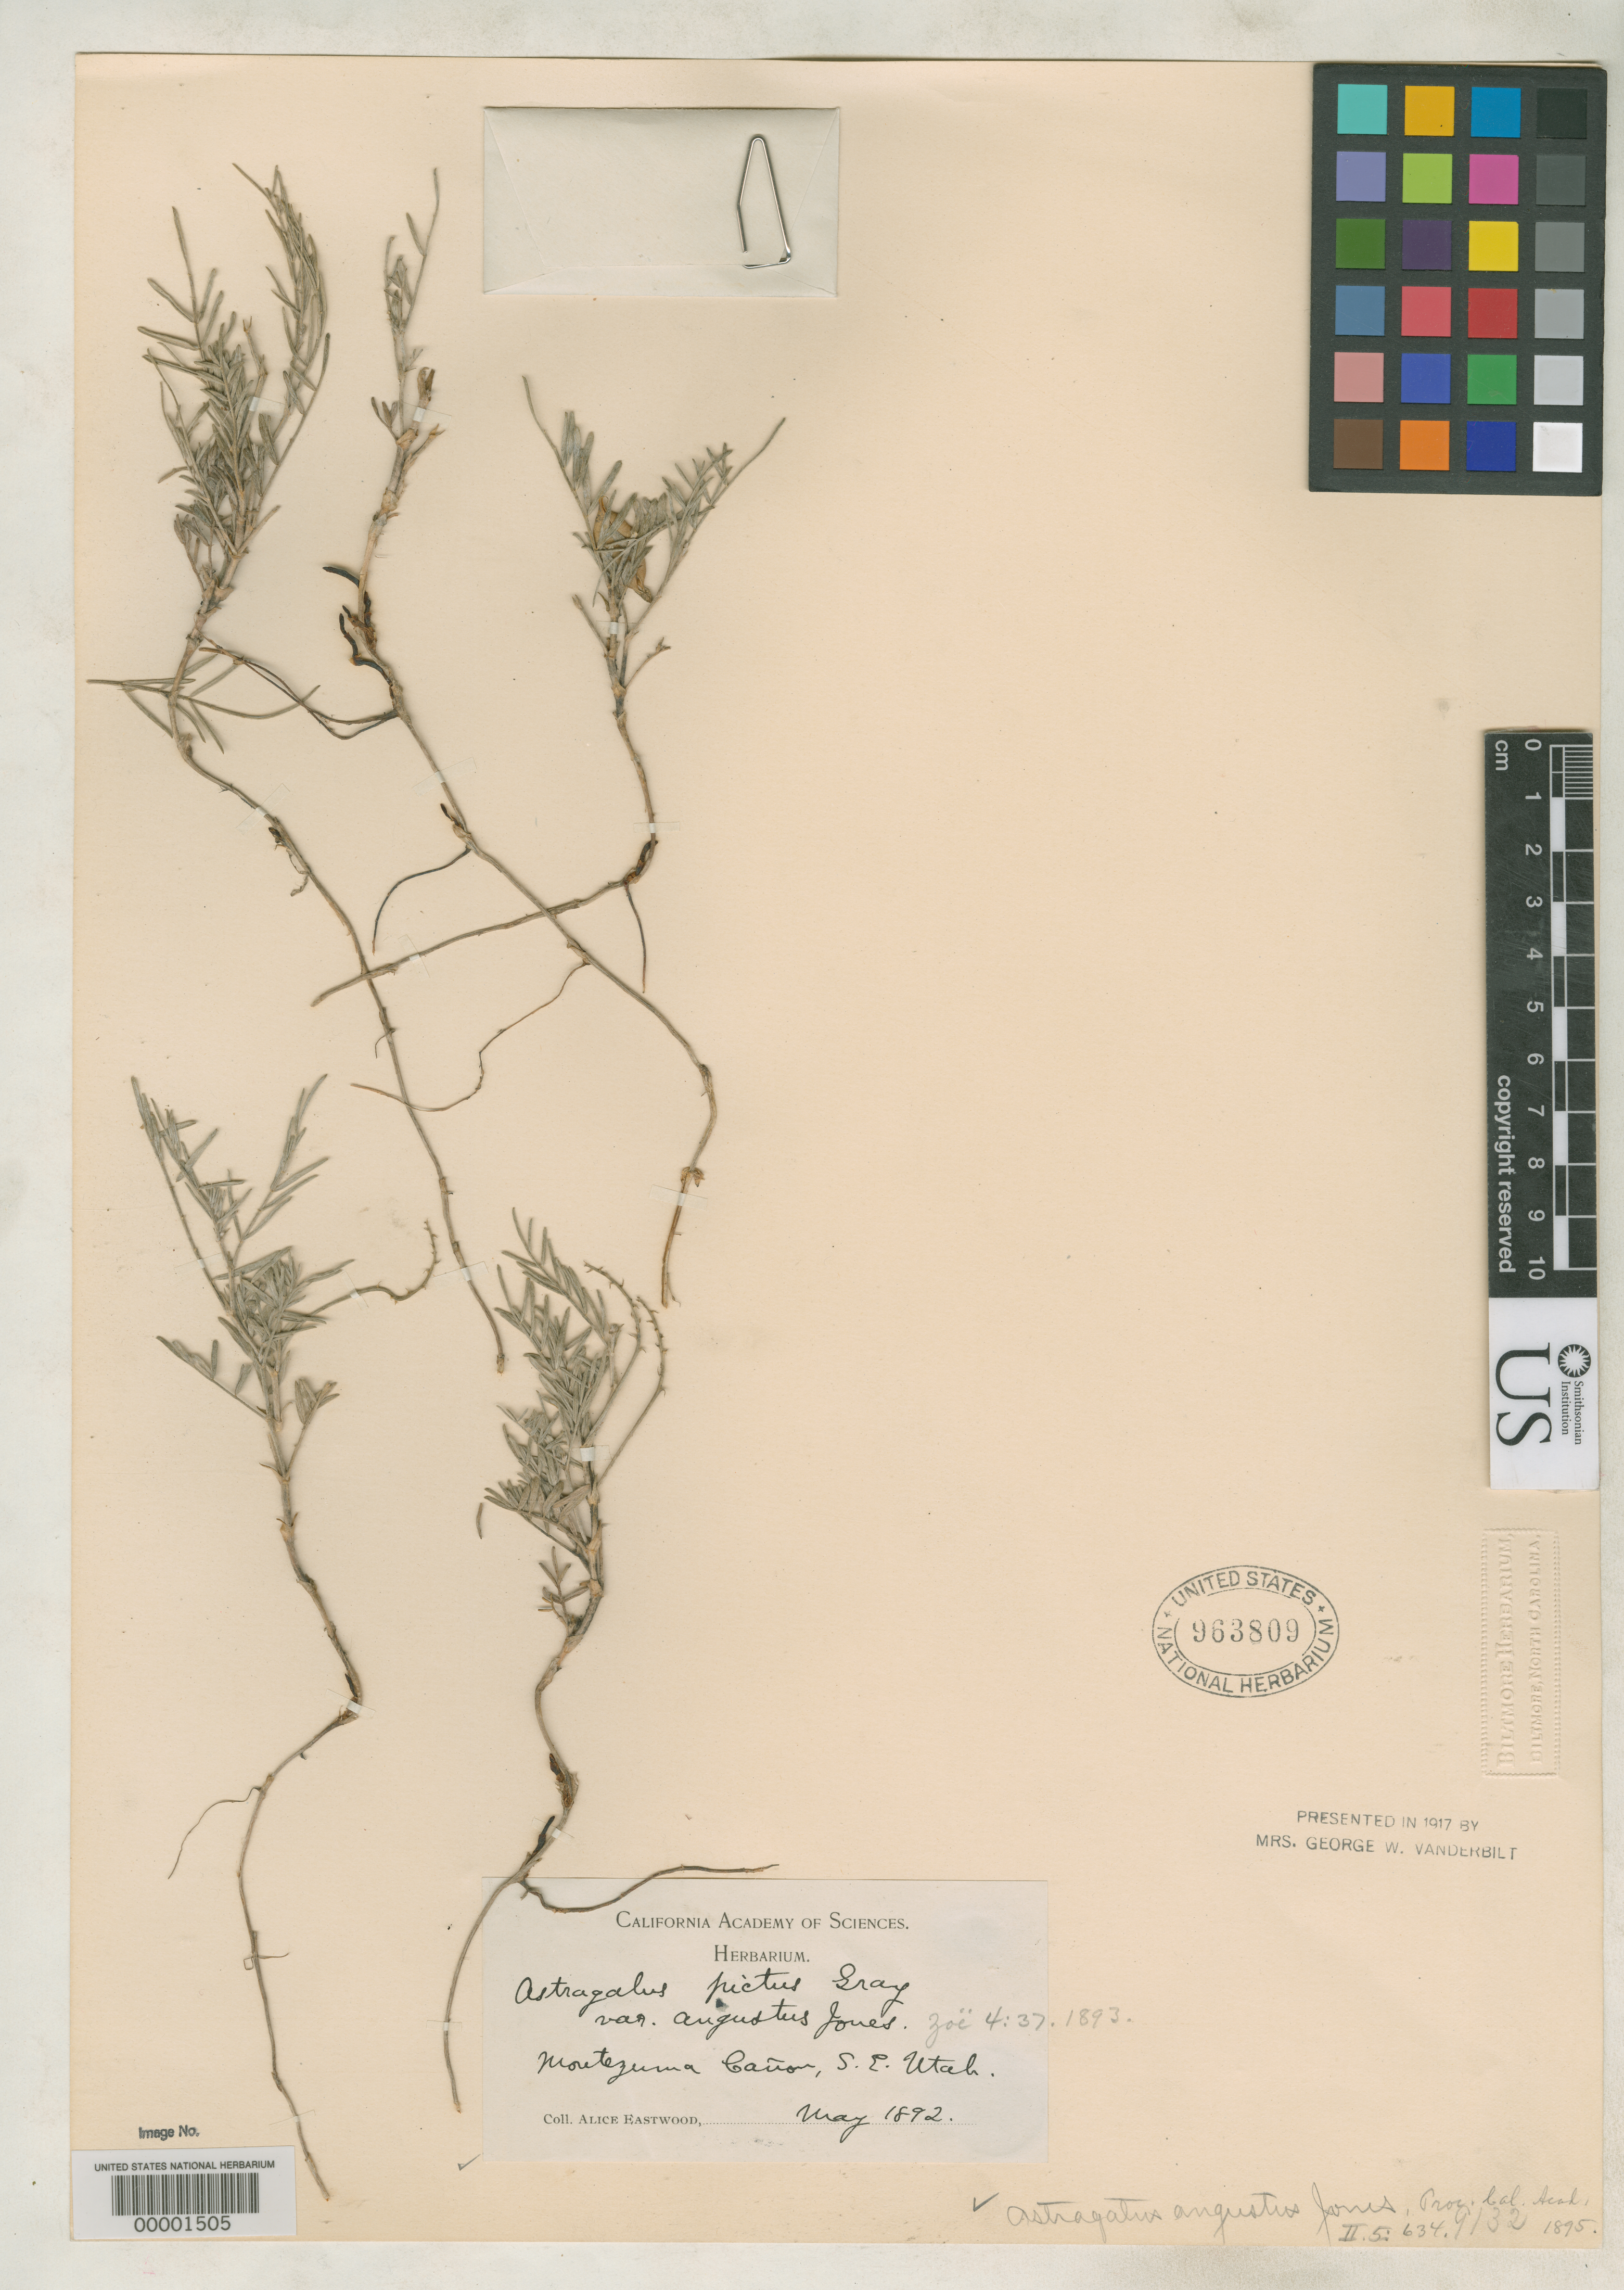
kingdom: Plantae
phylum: Tracheophyta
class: Magnoliopsida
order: Fabales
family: Fabaceae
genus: Astragalus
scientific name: Astragalus pictus var. angustus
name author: M.E. Jones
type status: Type Fragment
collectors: A. Eastwood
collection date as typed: May 1892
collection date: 1892-05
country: United States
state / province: Utah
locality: Montezuma Canyon.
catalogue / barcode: US 963809